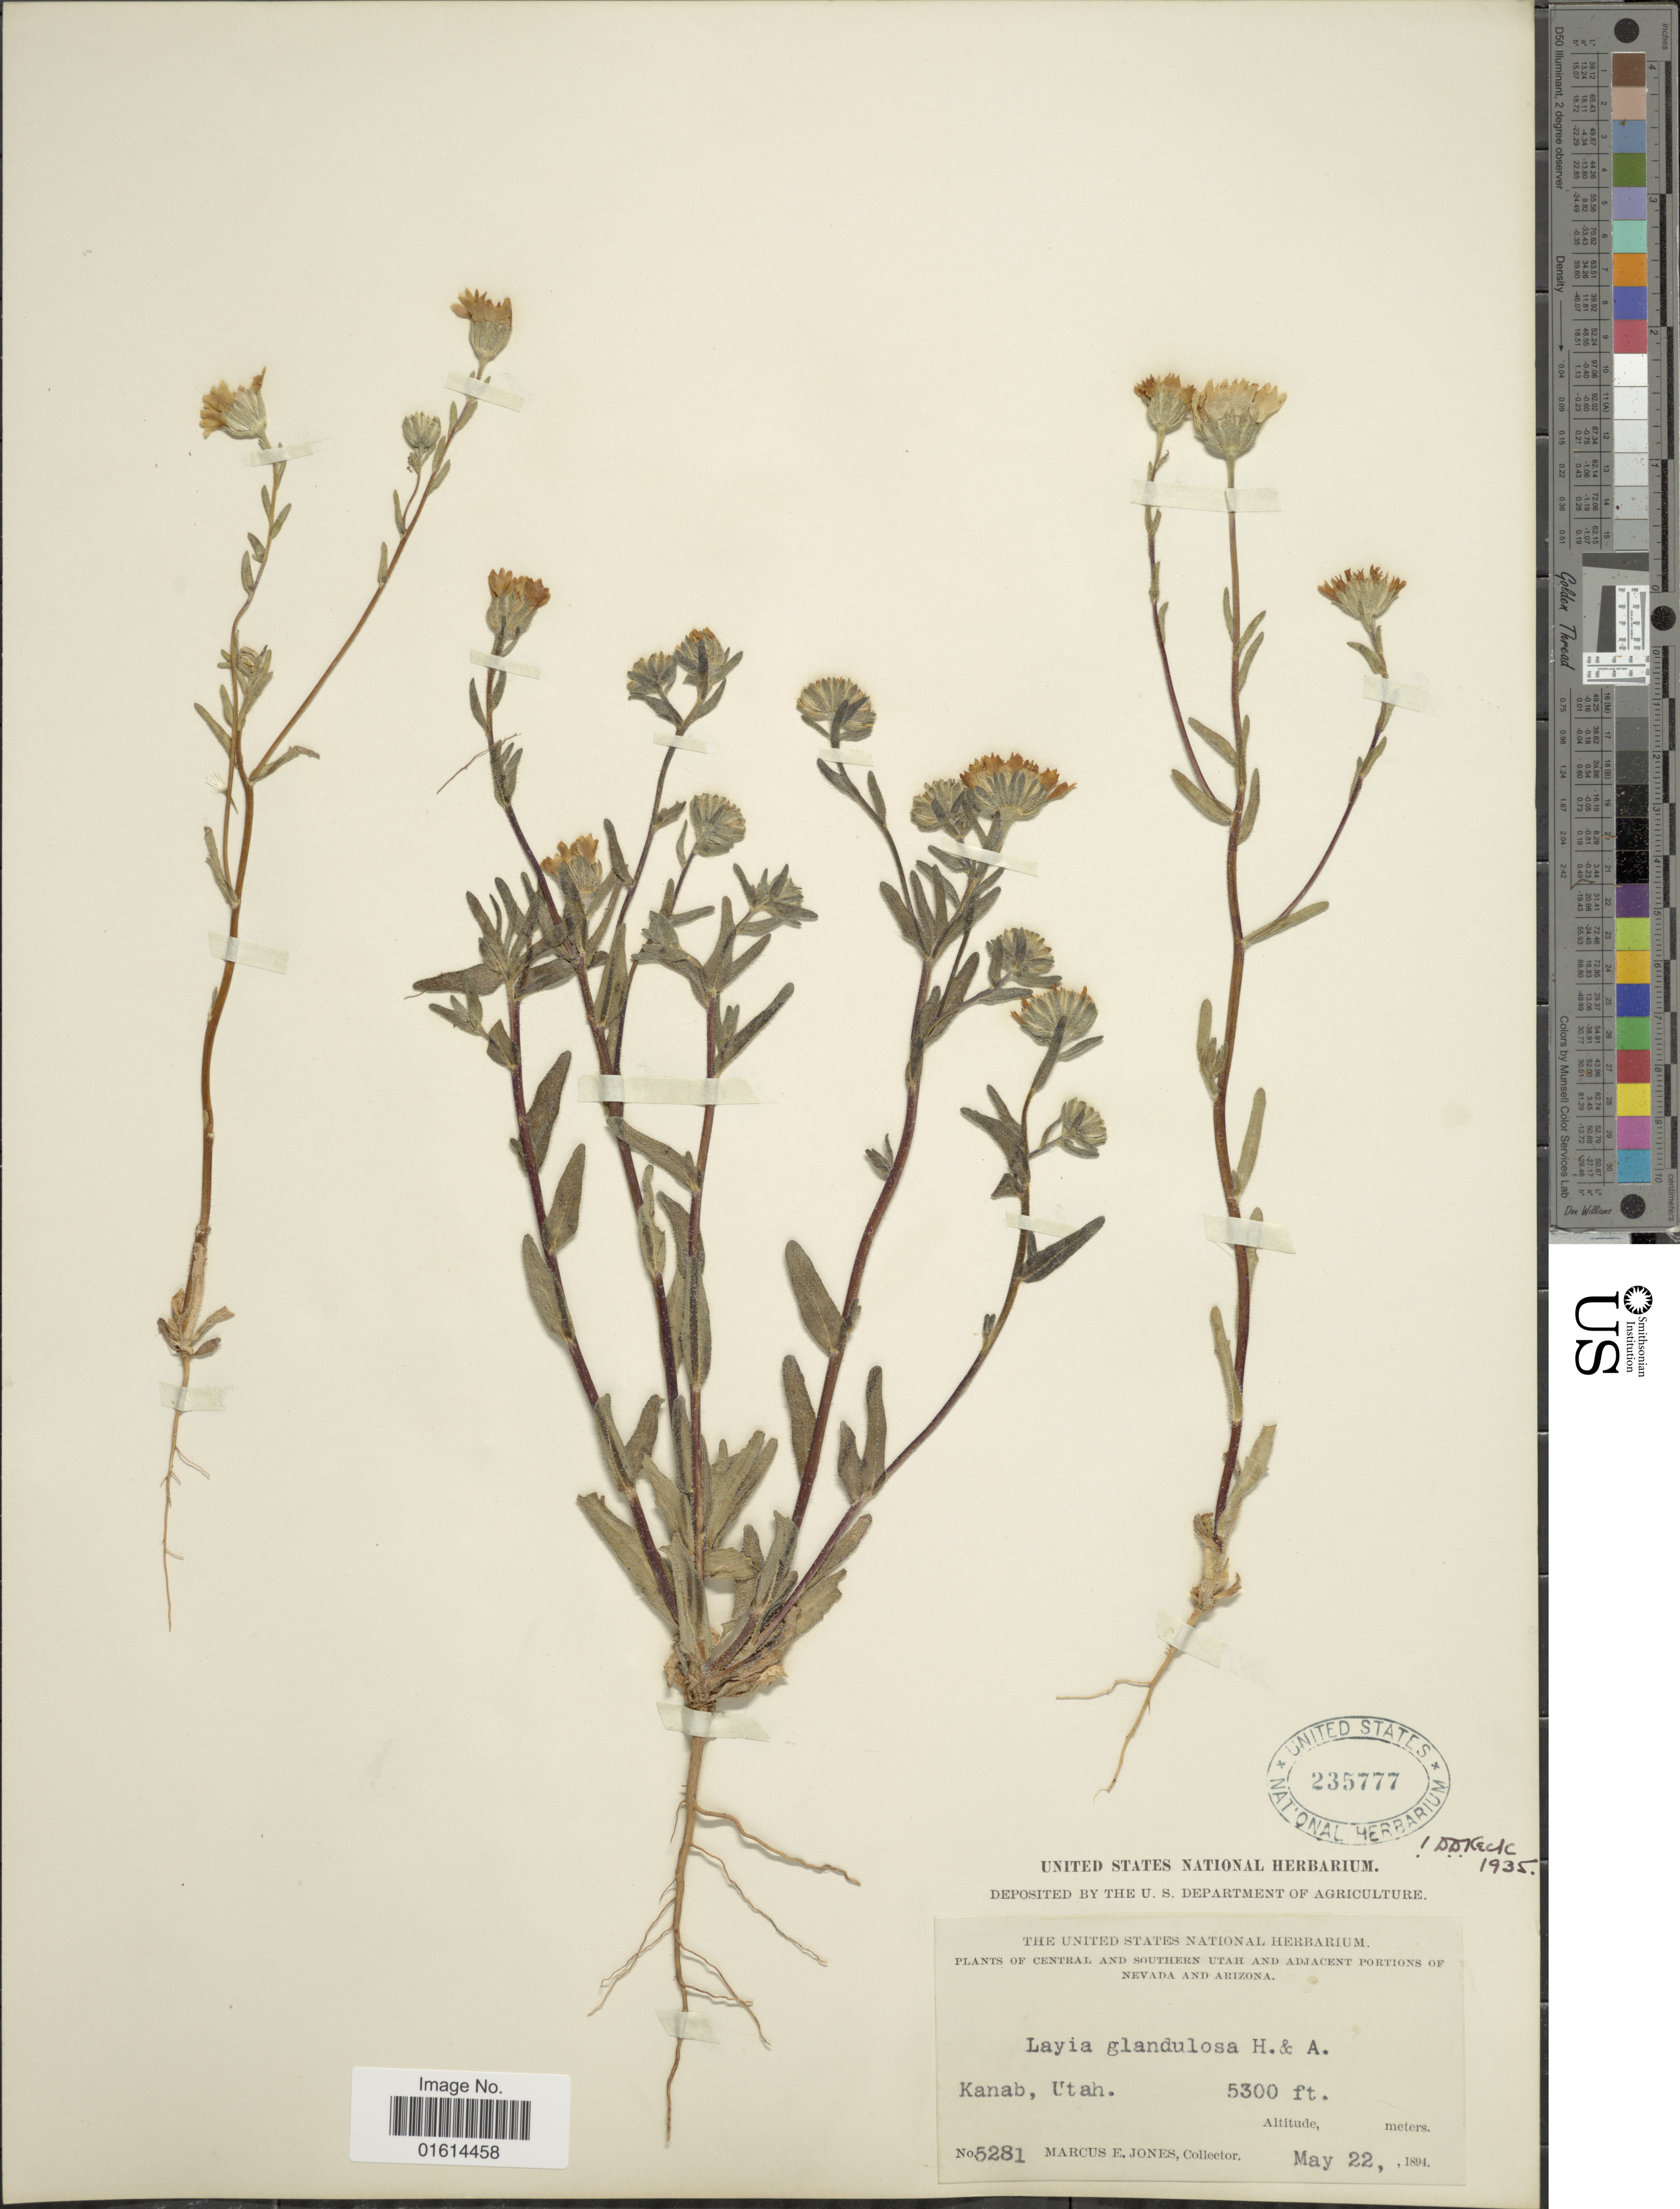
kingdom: Plantae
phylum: Tracheophyta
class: Magnoliopsida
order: Asterales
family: Asteraceae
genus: Layia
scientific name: Layia glandulosa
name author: Hook. & Arn.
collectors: M. E. Jones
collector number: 5281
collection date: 1894-05-22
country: United States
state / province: Utah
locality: Kanab, Utah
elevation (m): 1615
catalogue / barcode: US 235777